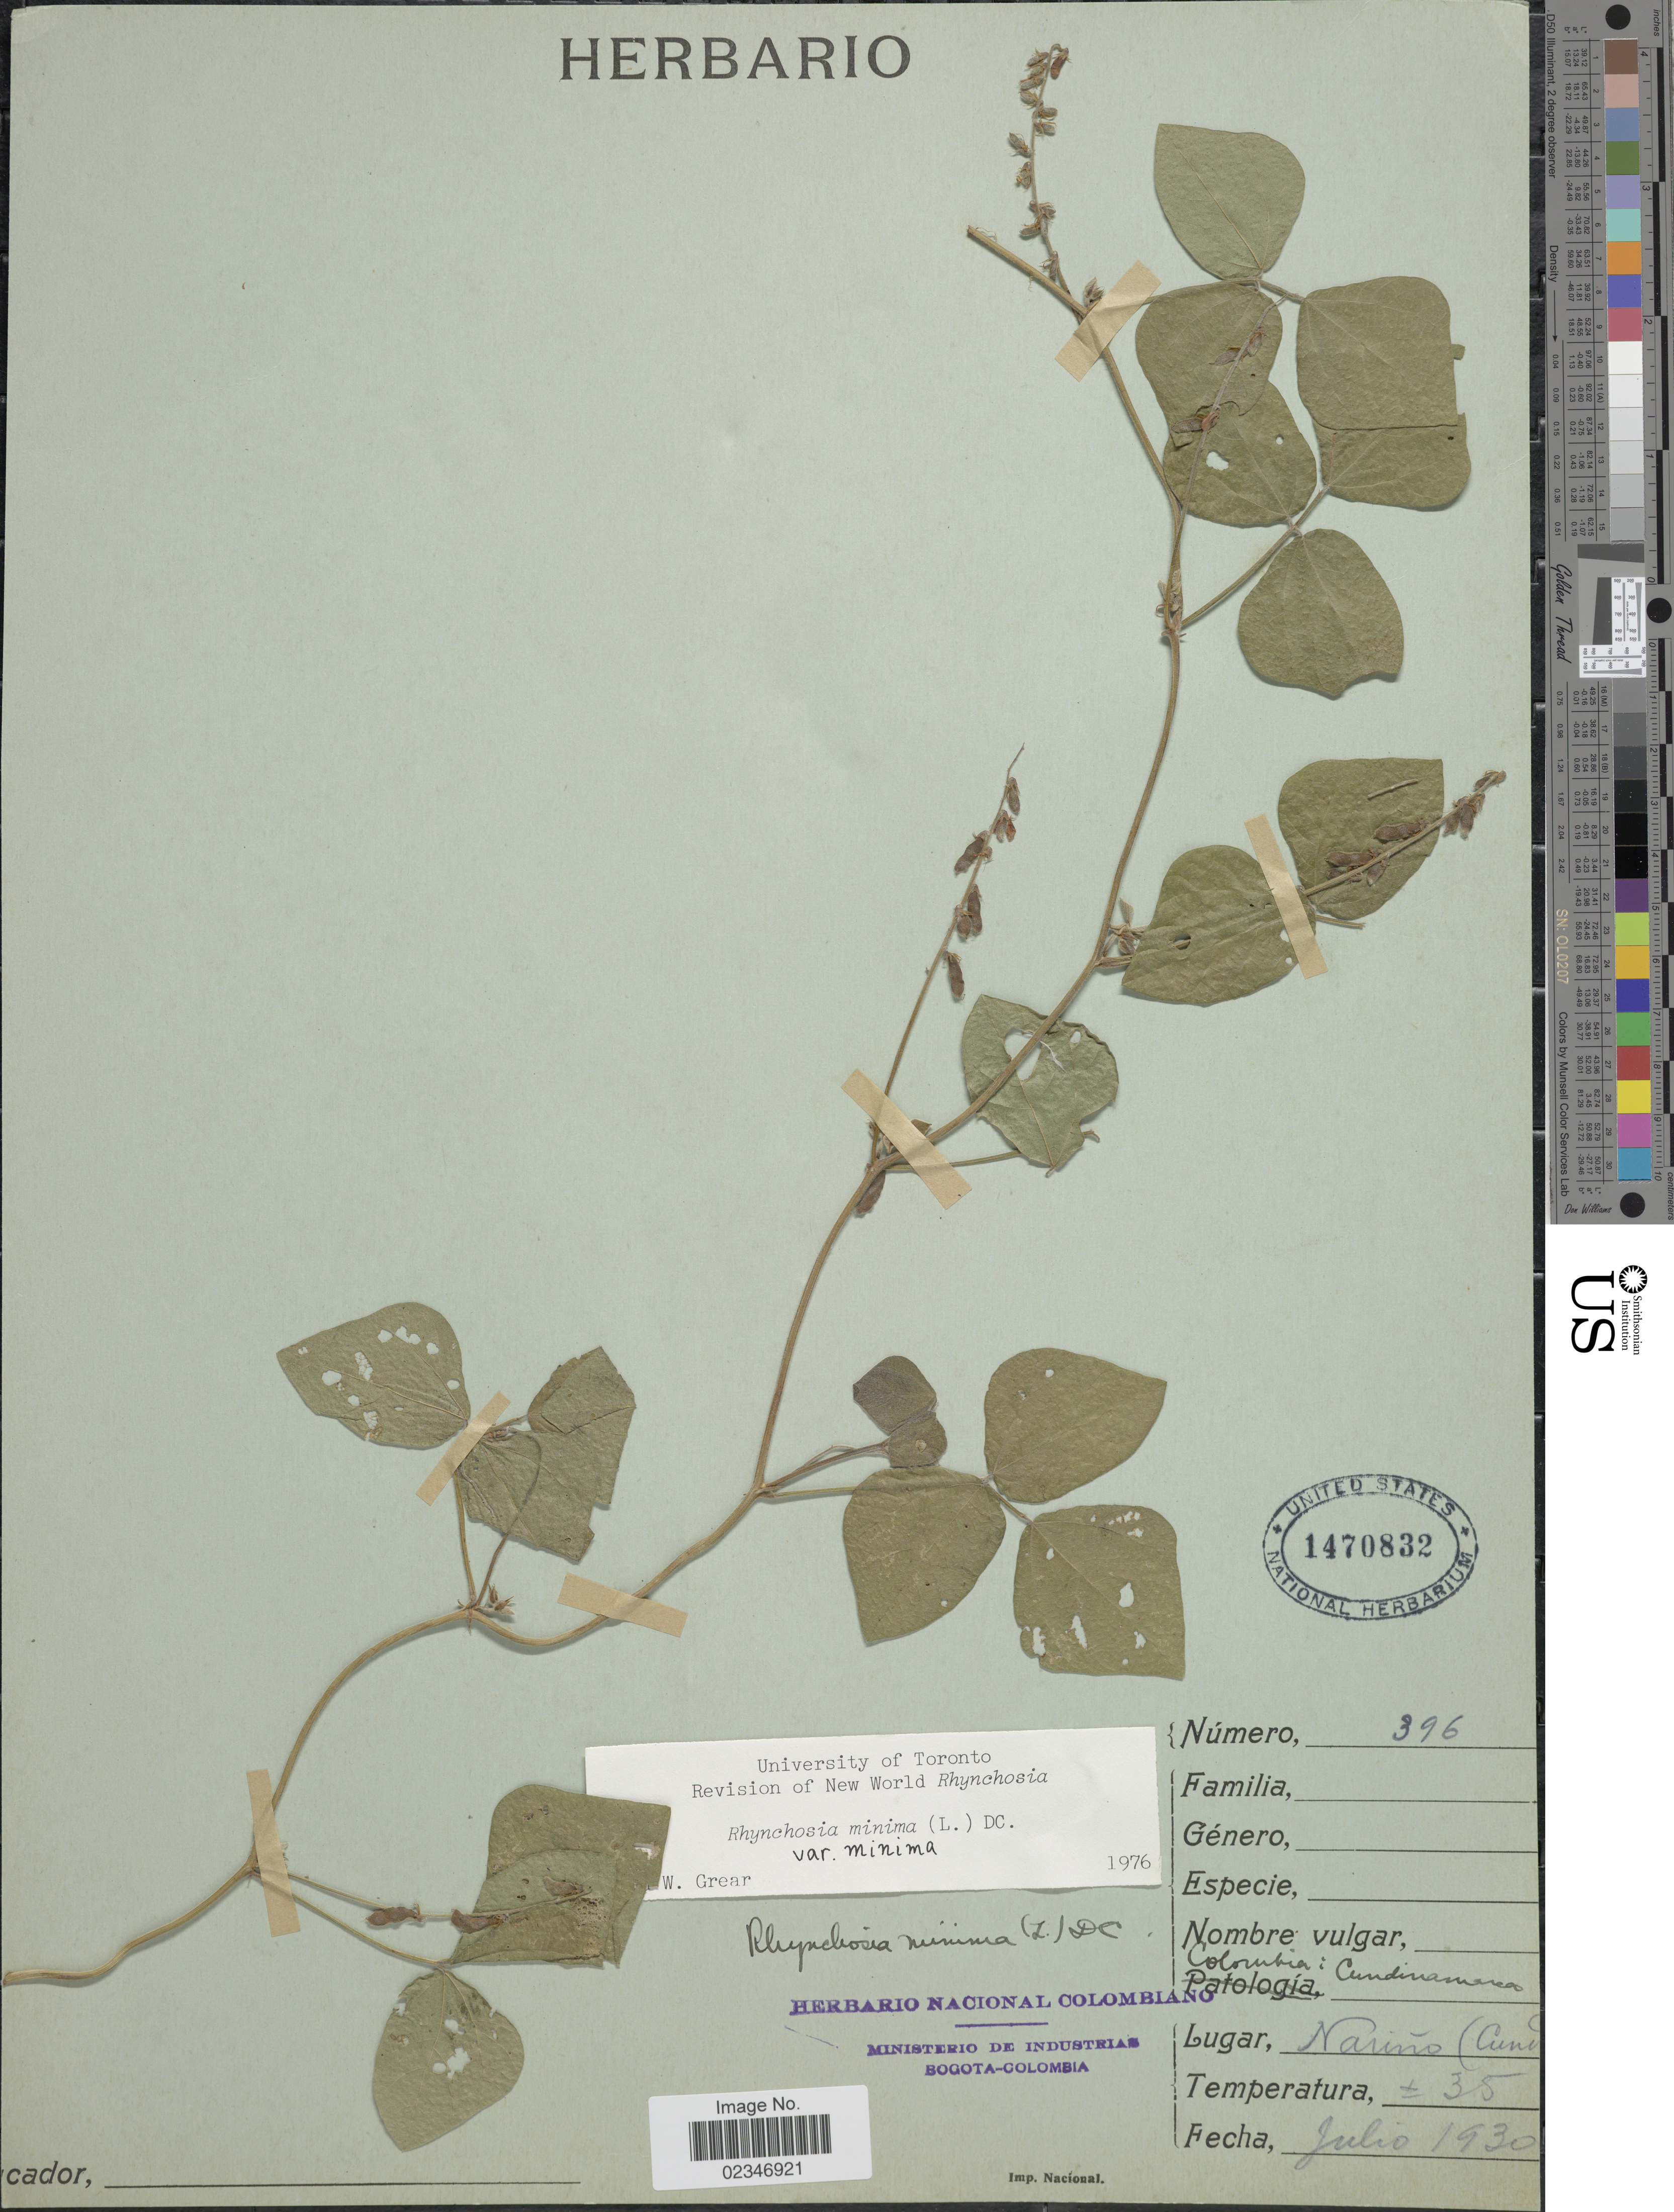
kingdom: Plantae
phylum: Tracheophyta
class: Magnoliopsida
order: Fabales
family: Fabaceae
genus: Rhynchosia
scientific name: Rhynchosia minima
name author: (L.) DC.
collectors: ex herb. Nac. Colombiana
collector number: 396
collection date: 1930-07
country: Colombia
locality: Cundinamarca, Narino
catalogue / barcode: US 1470832